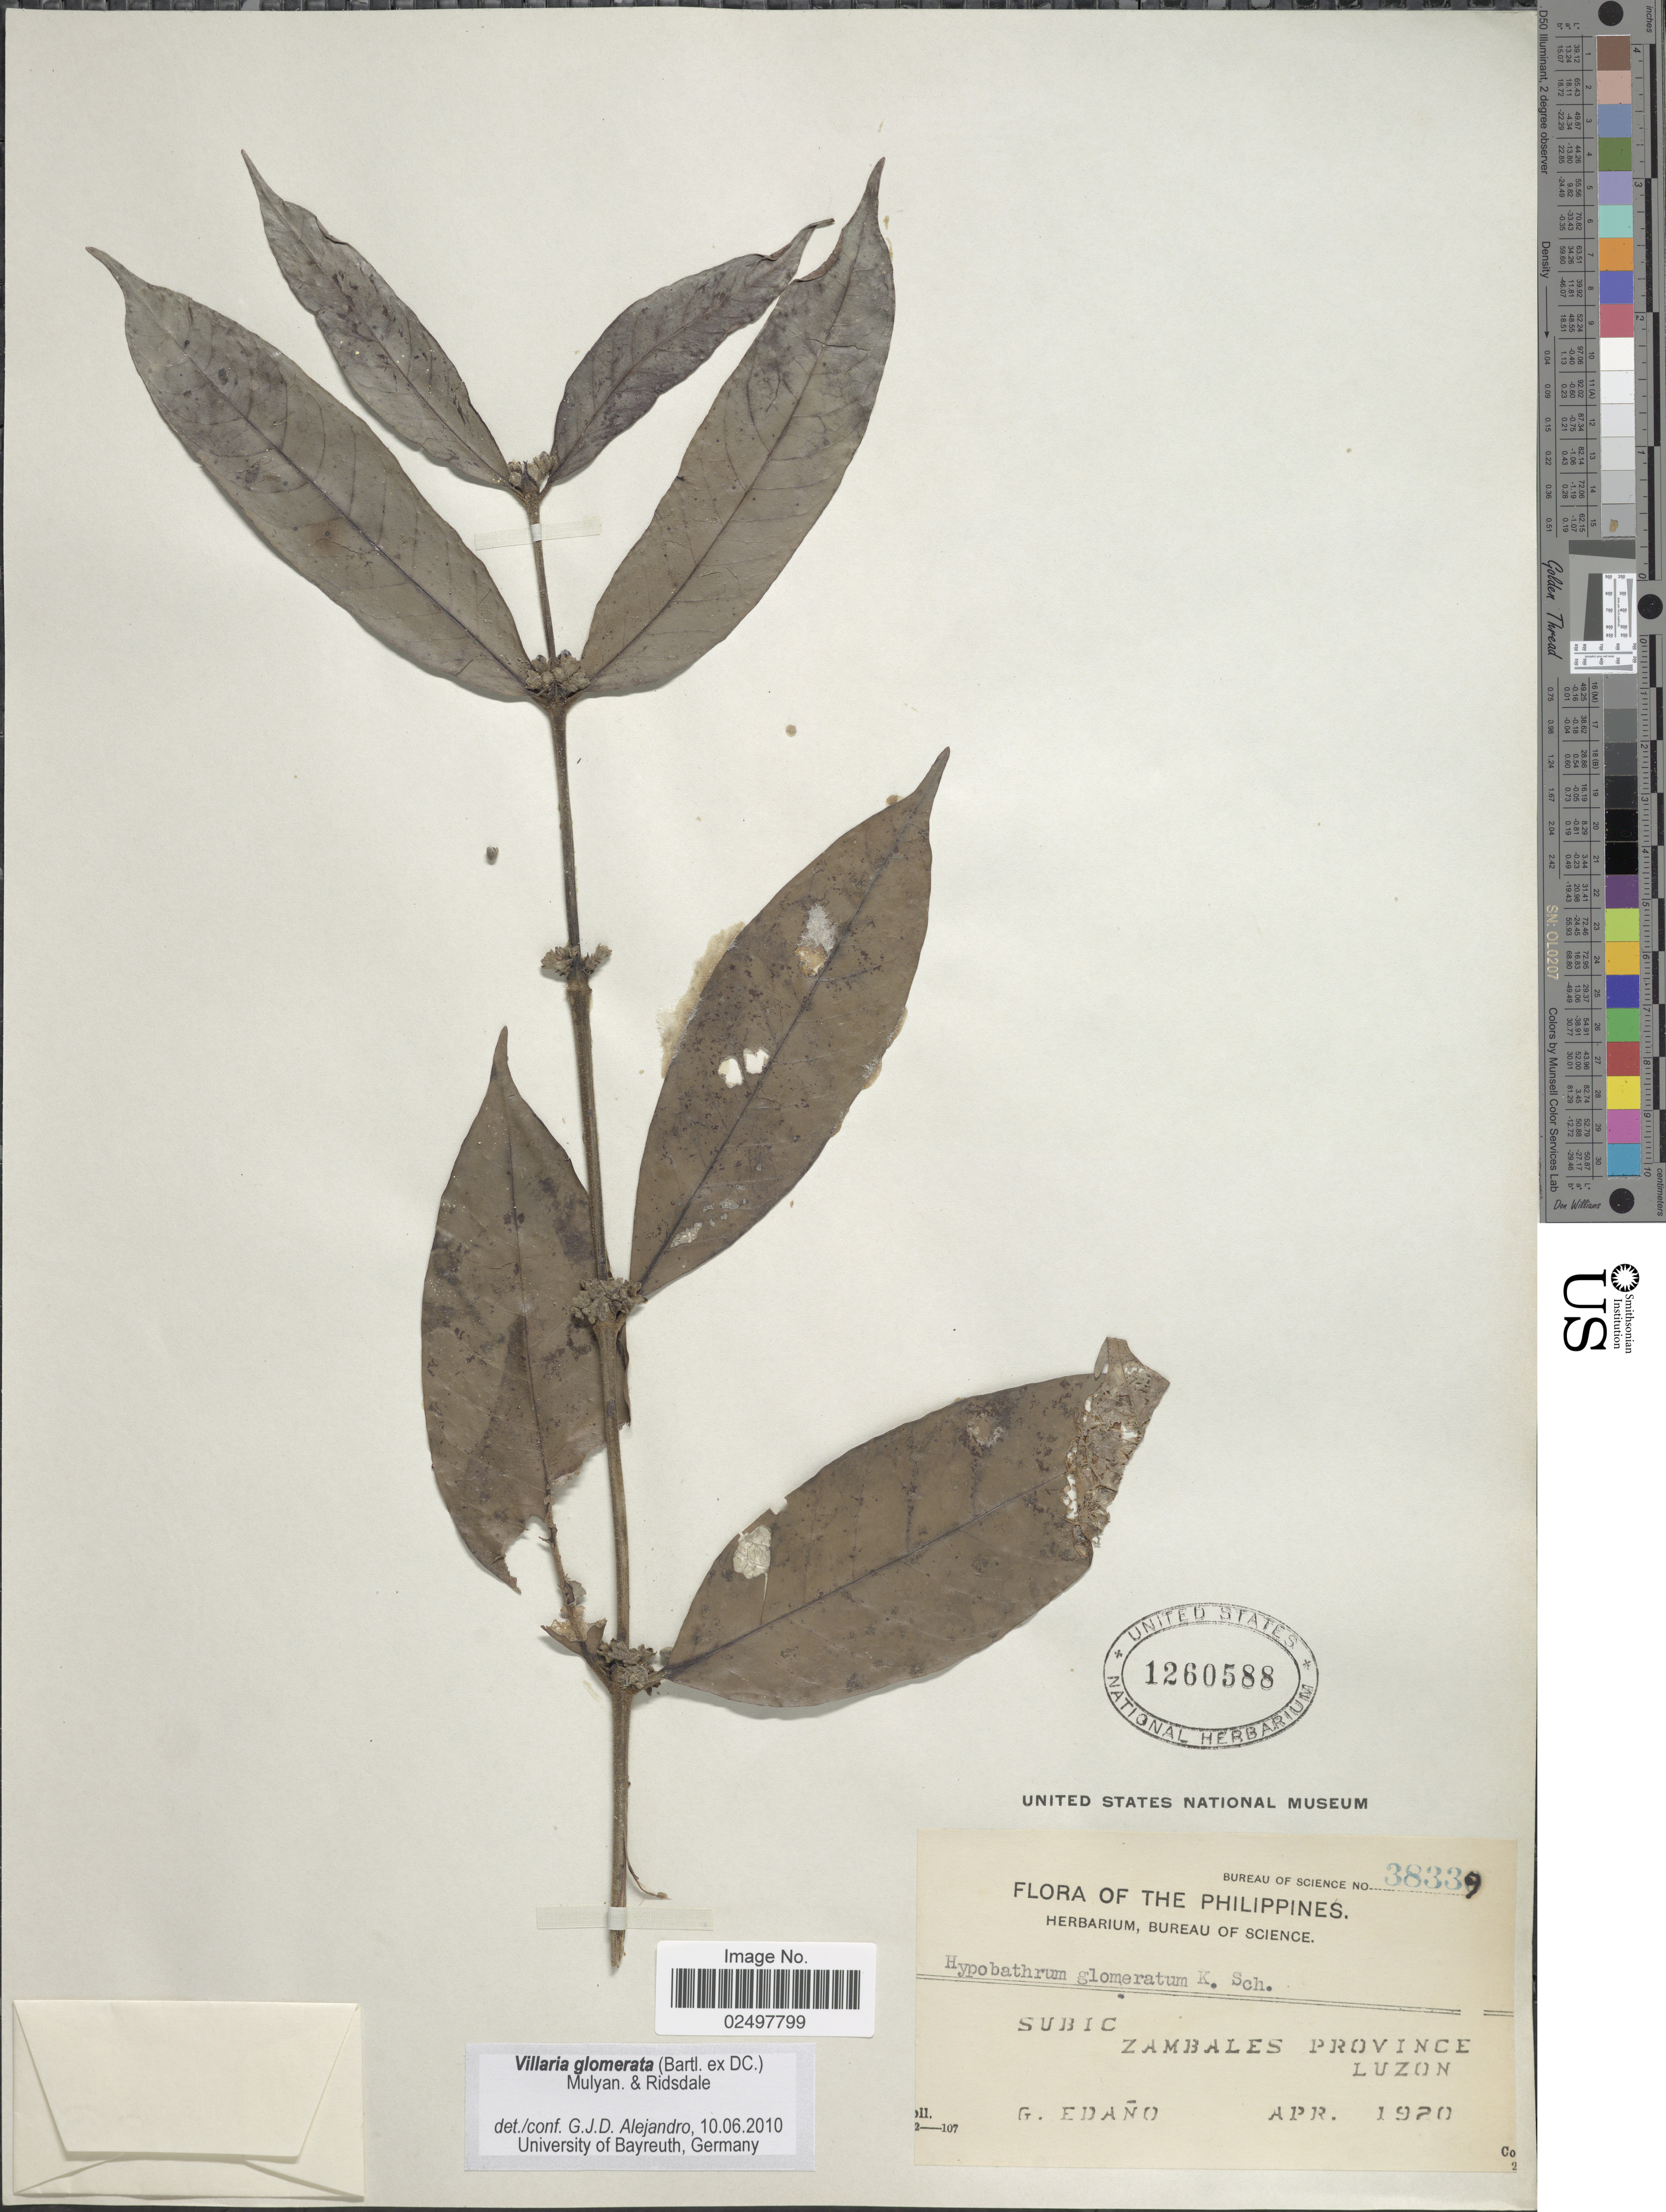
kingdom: Plantae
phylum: Tracheophyta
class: Magnoliopsida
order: Gentianales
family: Rubiaceae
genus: Villaria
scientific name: Villaria glomerata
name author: (Bartl. ex DC.) Mulyan. & Ridsdale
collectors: G. Edaño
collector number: Bureau of Science 38339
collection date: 1920-04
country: Philippines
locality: Subic, Zambales Province, Luzon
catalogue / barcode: US 1260588